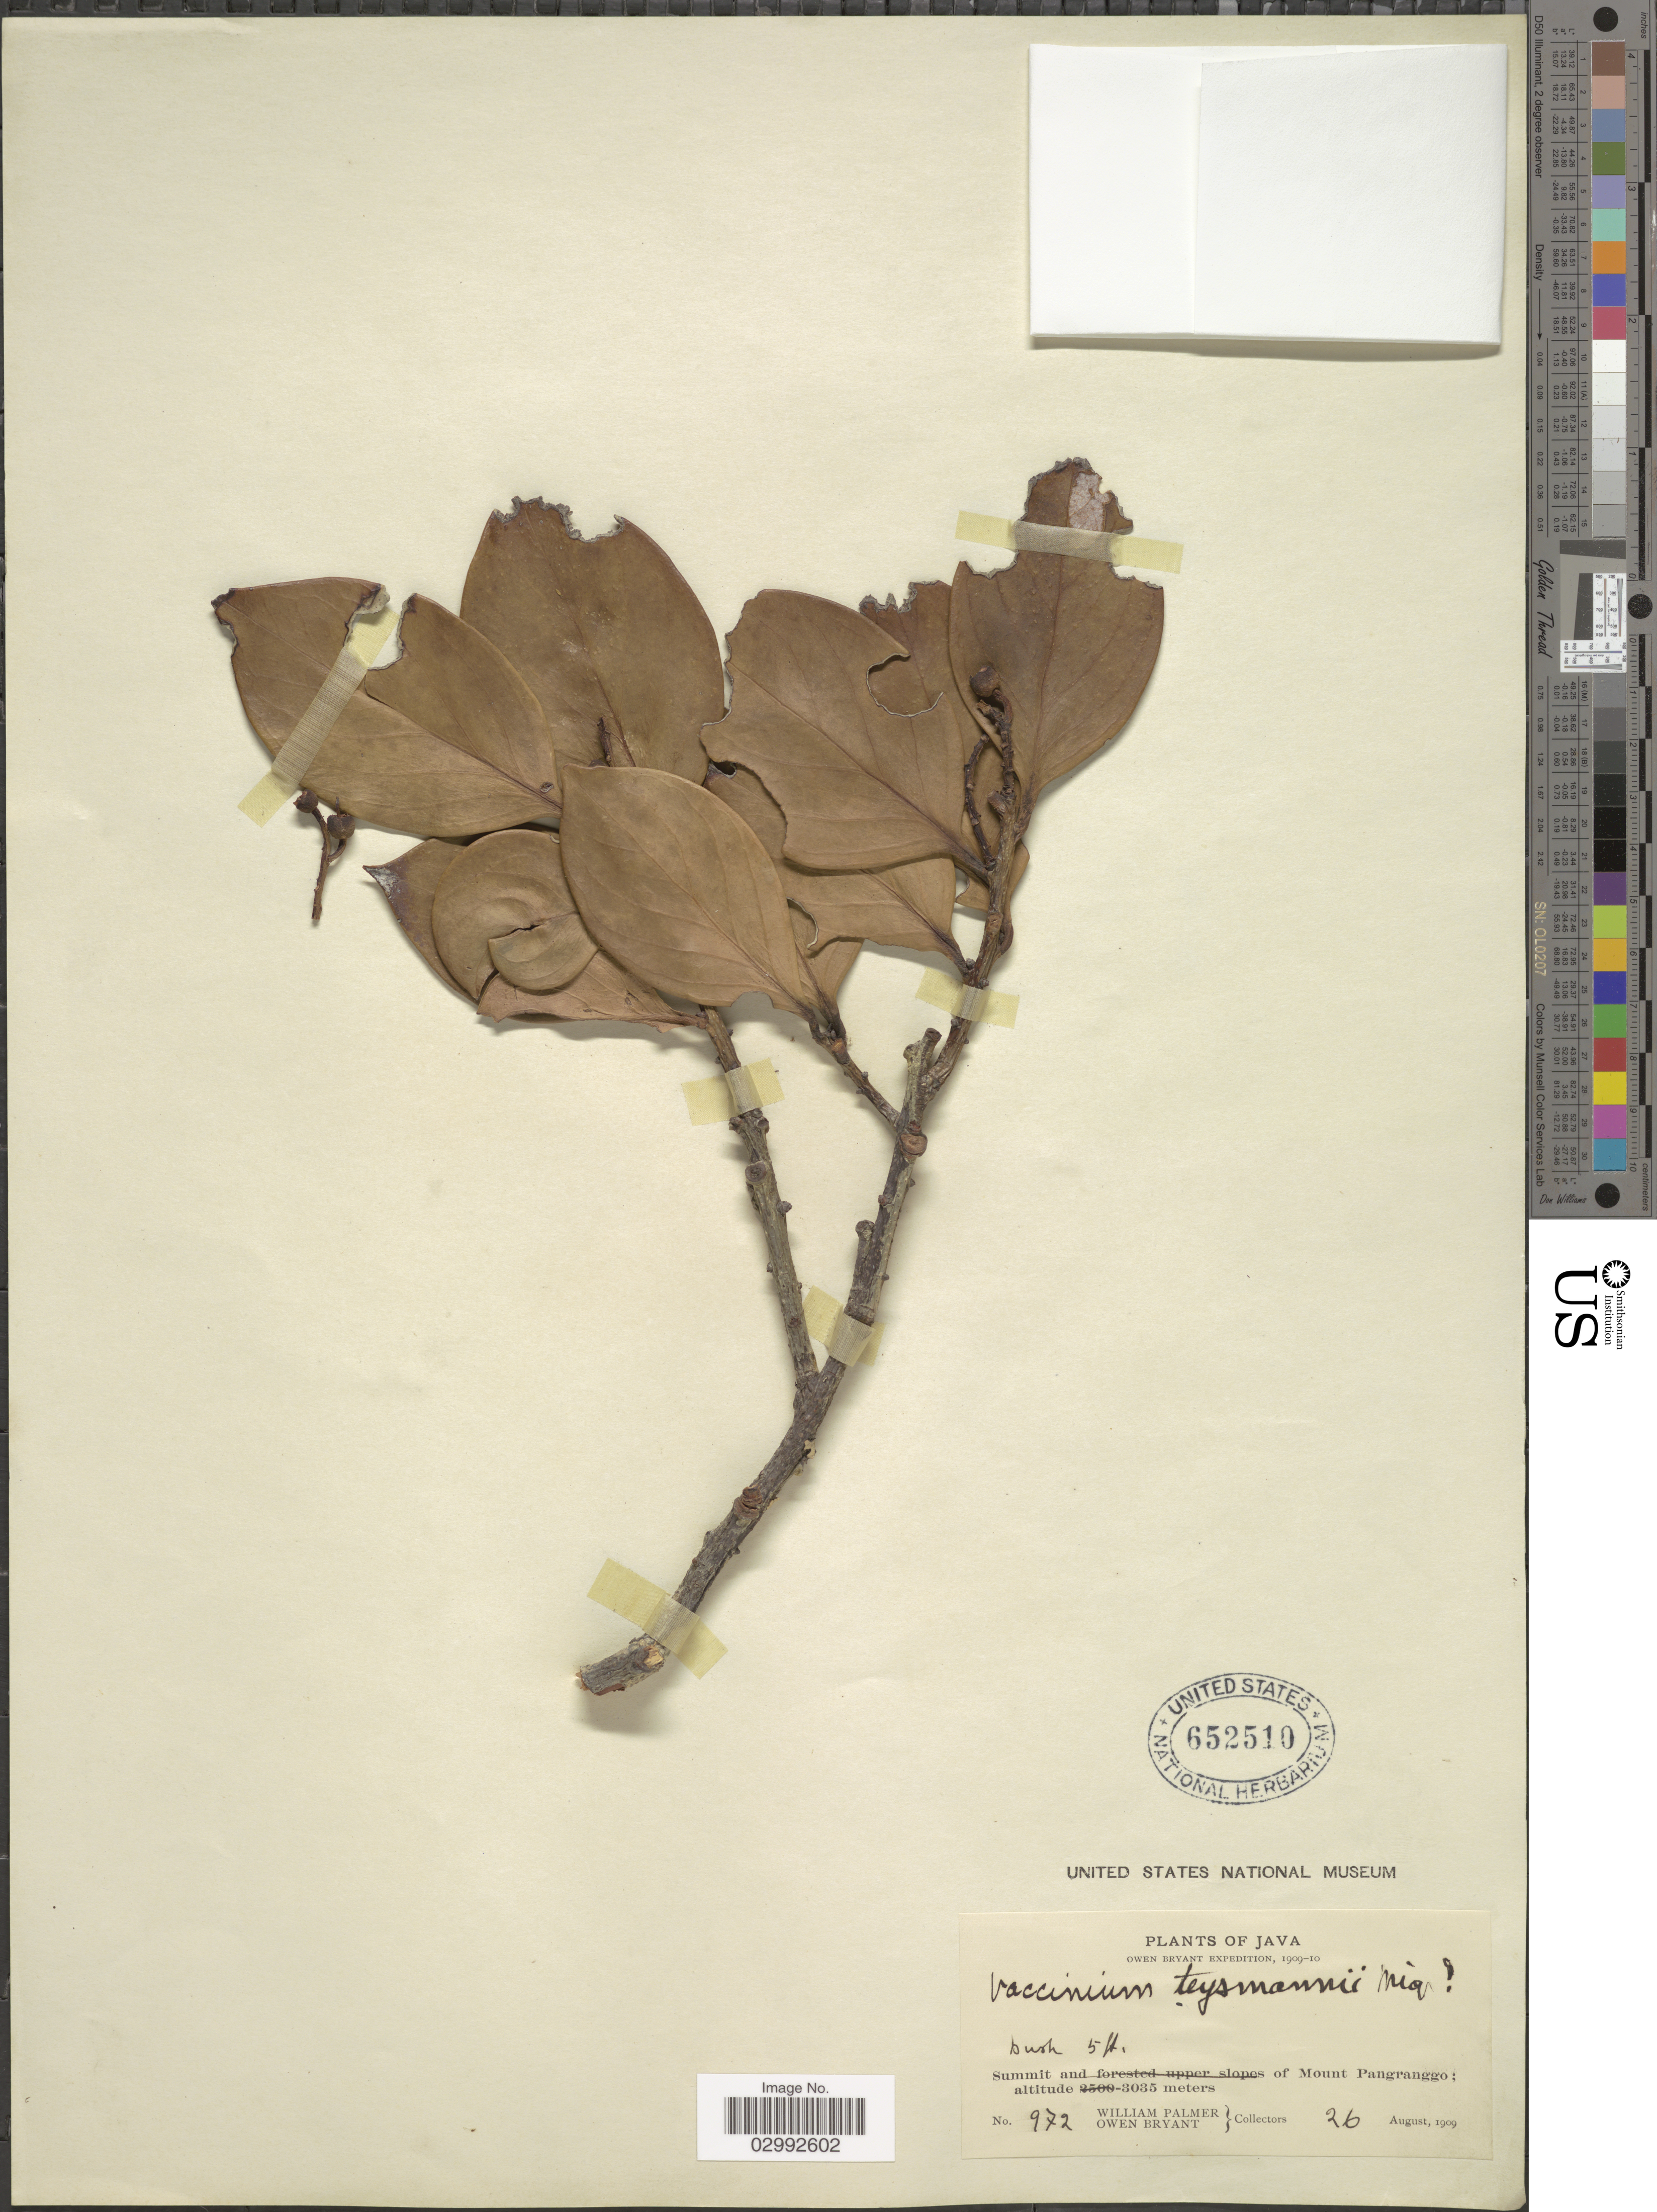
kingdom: Plantae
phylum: Tracheophyta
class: Magnoliopsida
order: Ericales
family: Ericaceae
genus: Vaccinium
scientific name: Vaccinium teysmannii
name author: Miq.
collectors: W. Palmer & O. Bryant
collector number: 972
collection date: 1909-08-26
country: Indonesia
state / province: Java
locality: Summit of Mount Pangranggo.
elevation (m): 3035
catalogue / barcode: US 652510